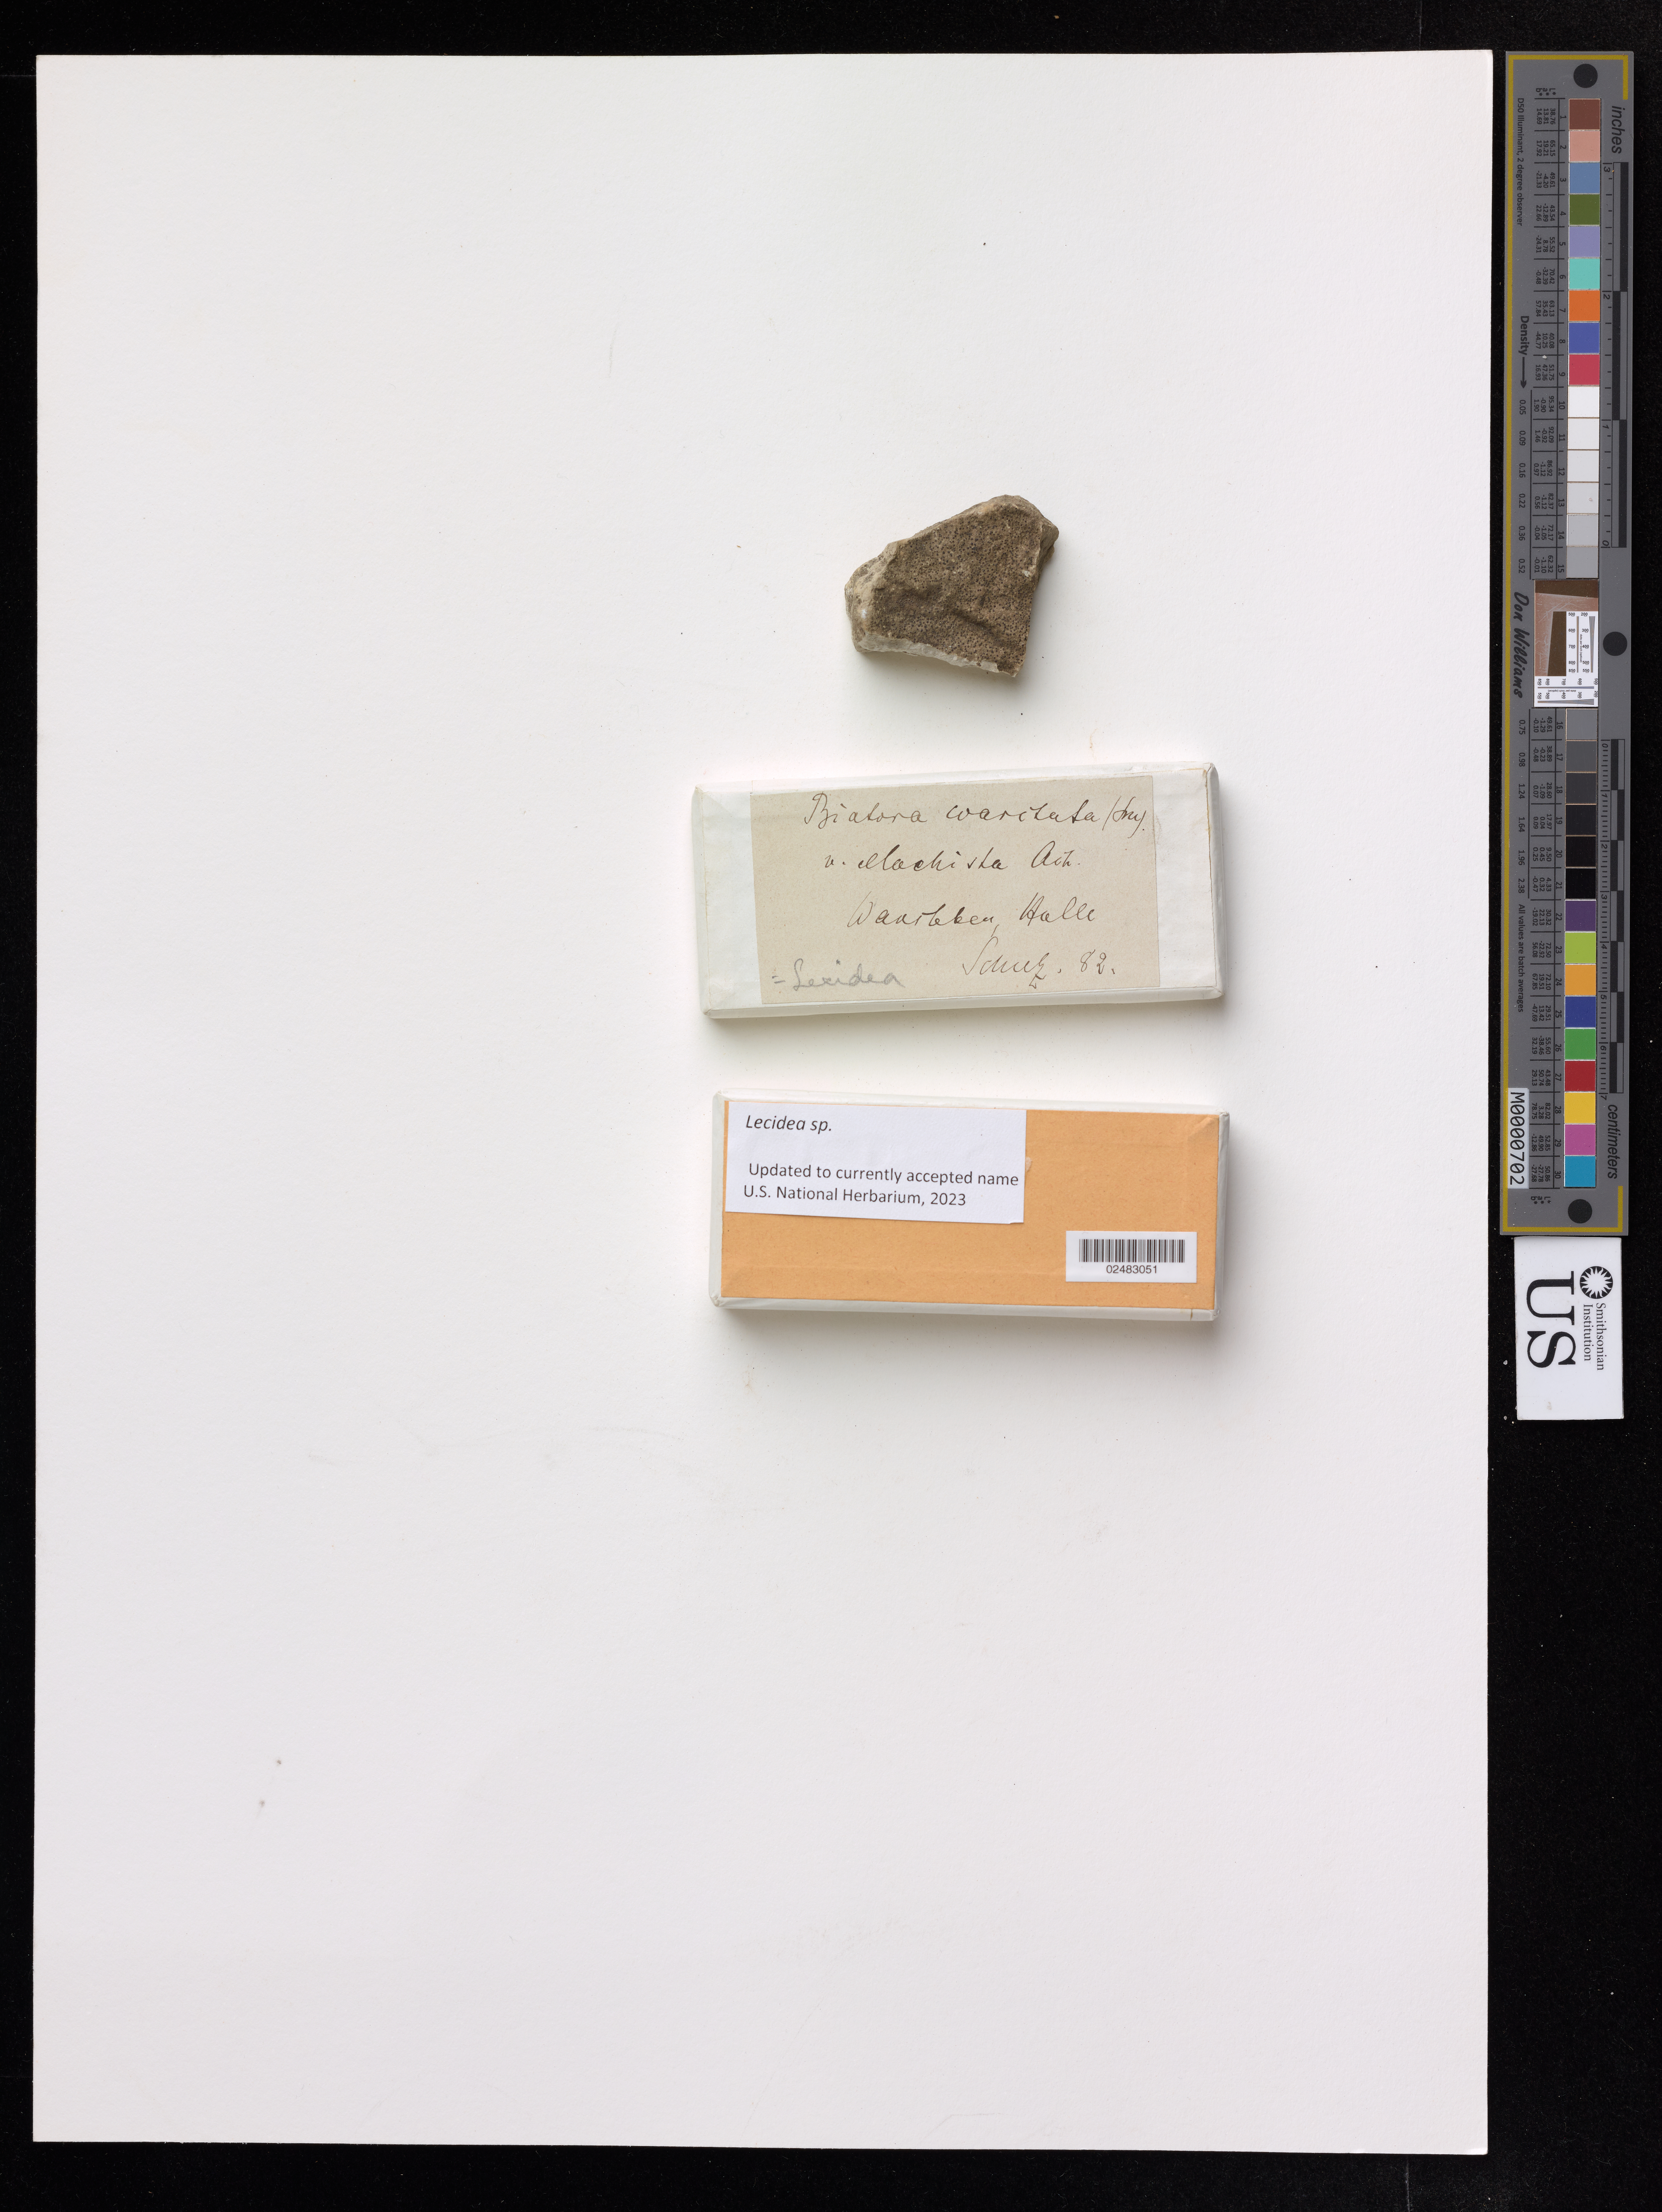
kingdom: Fungi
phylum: Ascomycota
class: Lecanoromycetes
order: Lecideales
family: Lecideaceae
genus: Lecidea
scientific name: Lecidea sp.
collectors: A. Schulz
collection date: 1882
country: Germany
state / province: Sachsen-Anhalt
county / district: Halle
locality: Wansleben, Halle.